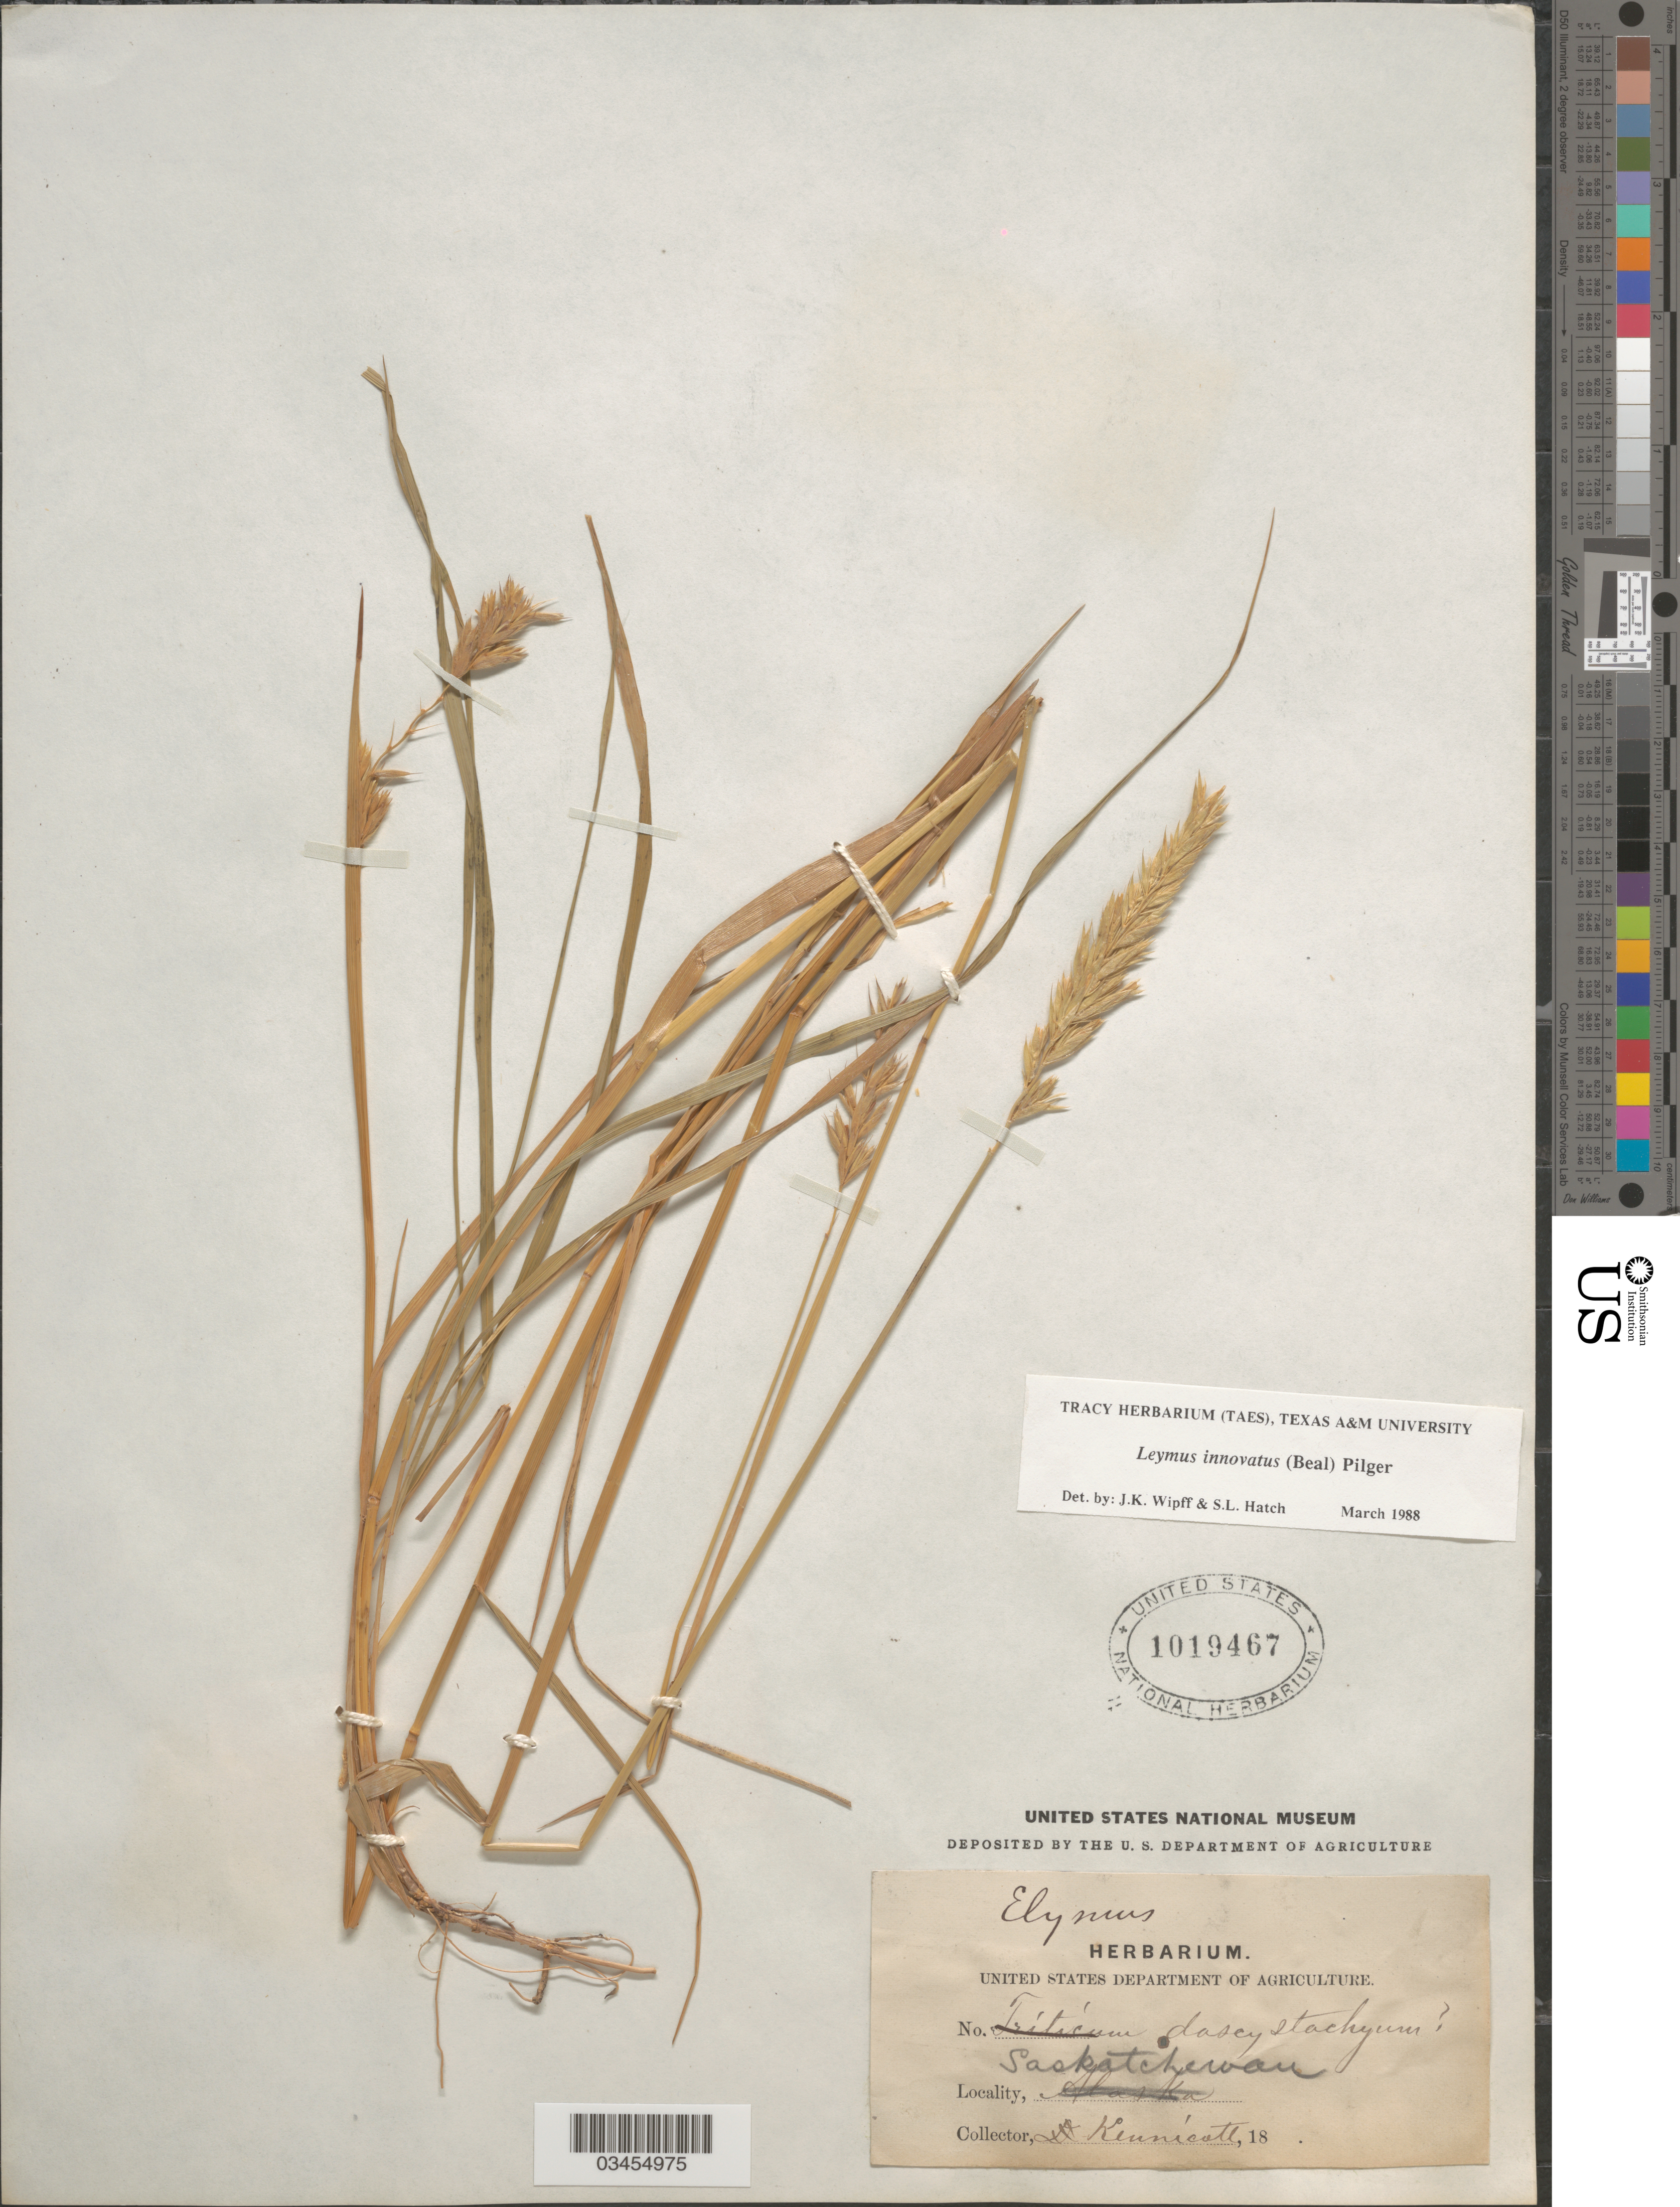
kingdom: Plantae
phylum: Tracheophyta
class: Liliopsida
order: Poales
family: Poaceae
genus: Leymus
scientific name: Leymus innovatus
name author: (W.J. Beal) Pilg.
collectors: Kinnicott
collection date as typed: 18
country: Canada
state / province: Saskatchewan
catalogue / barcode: US 1019467